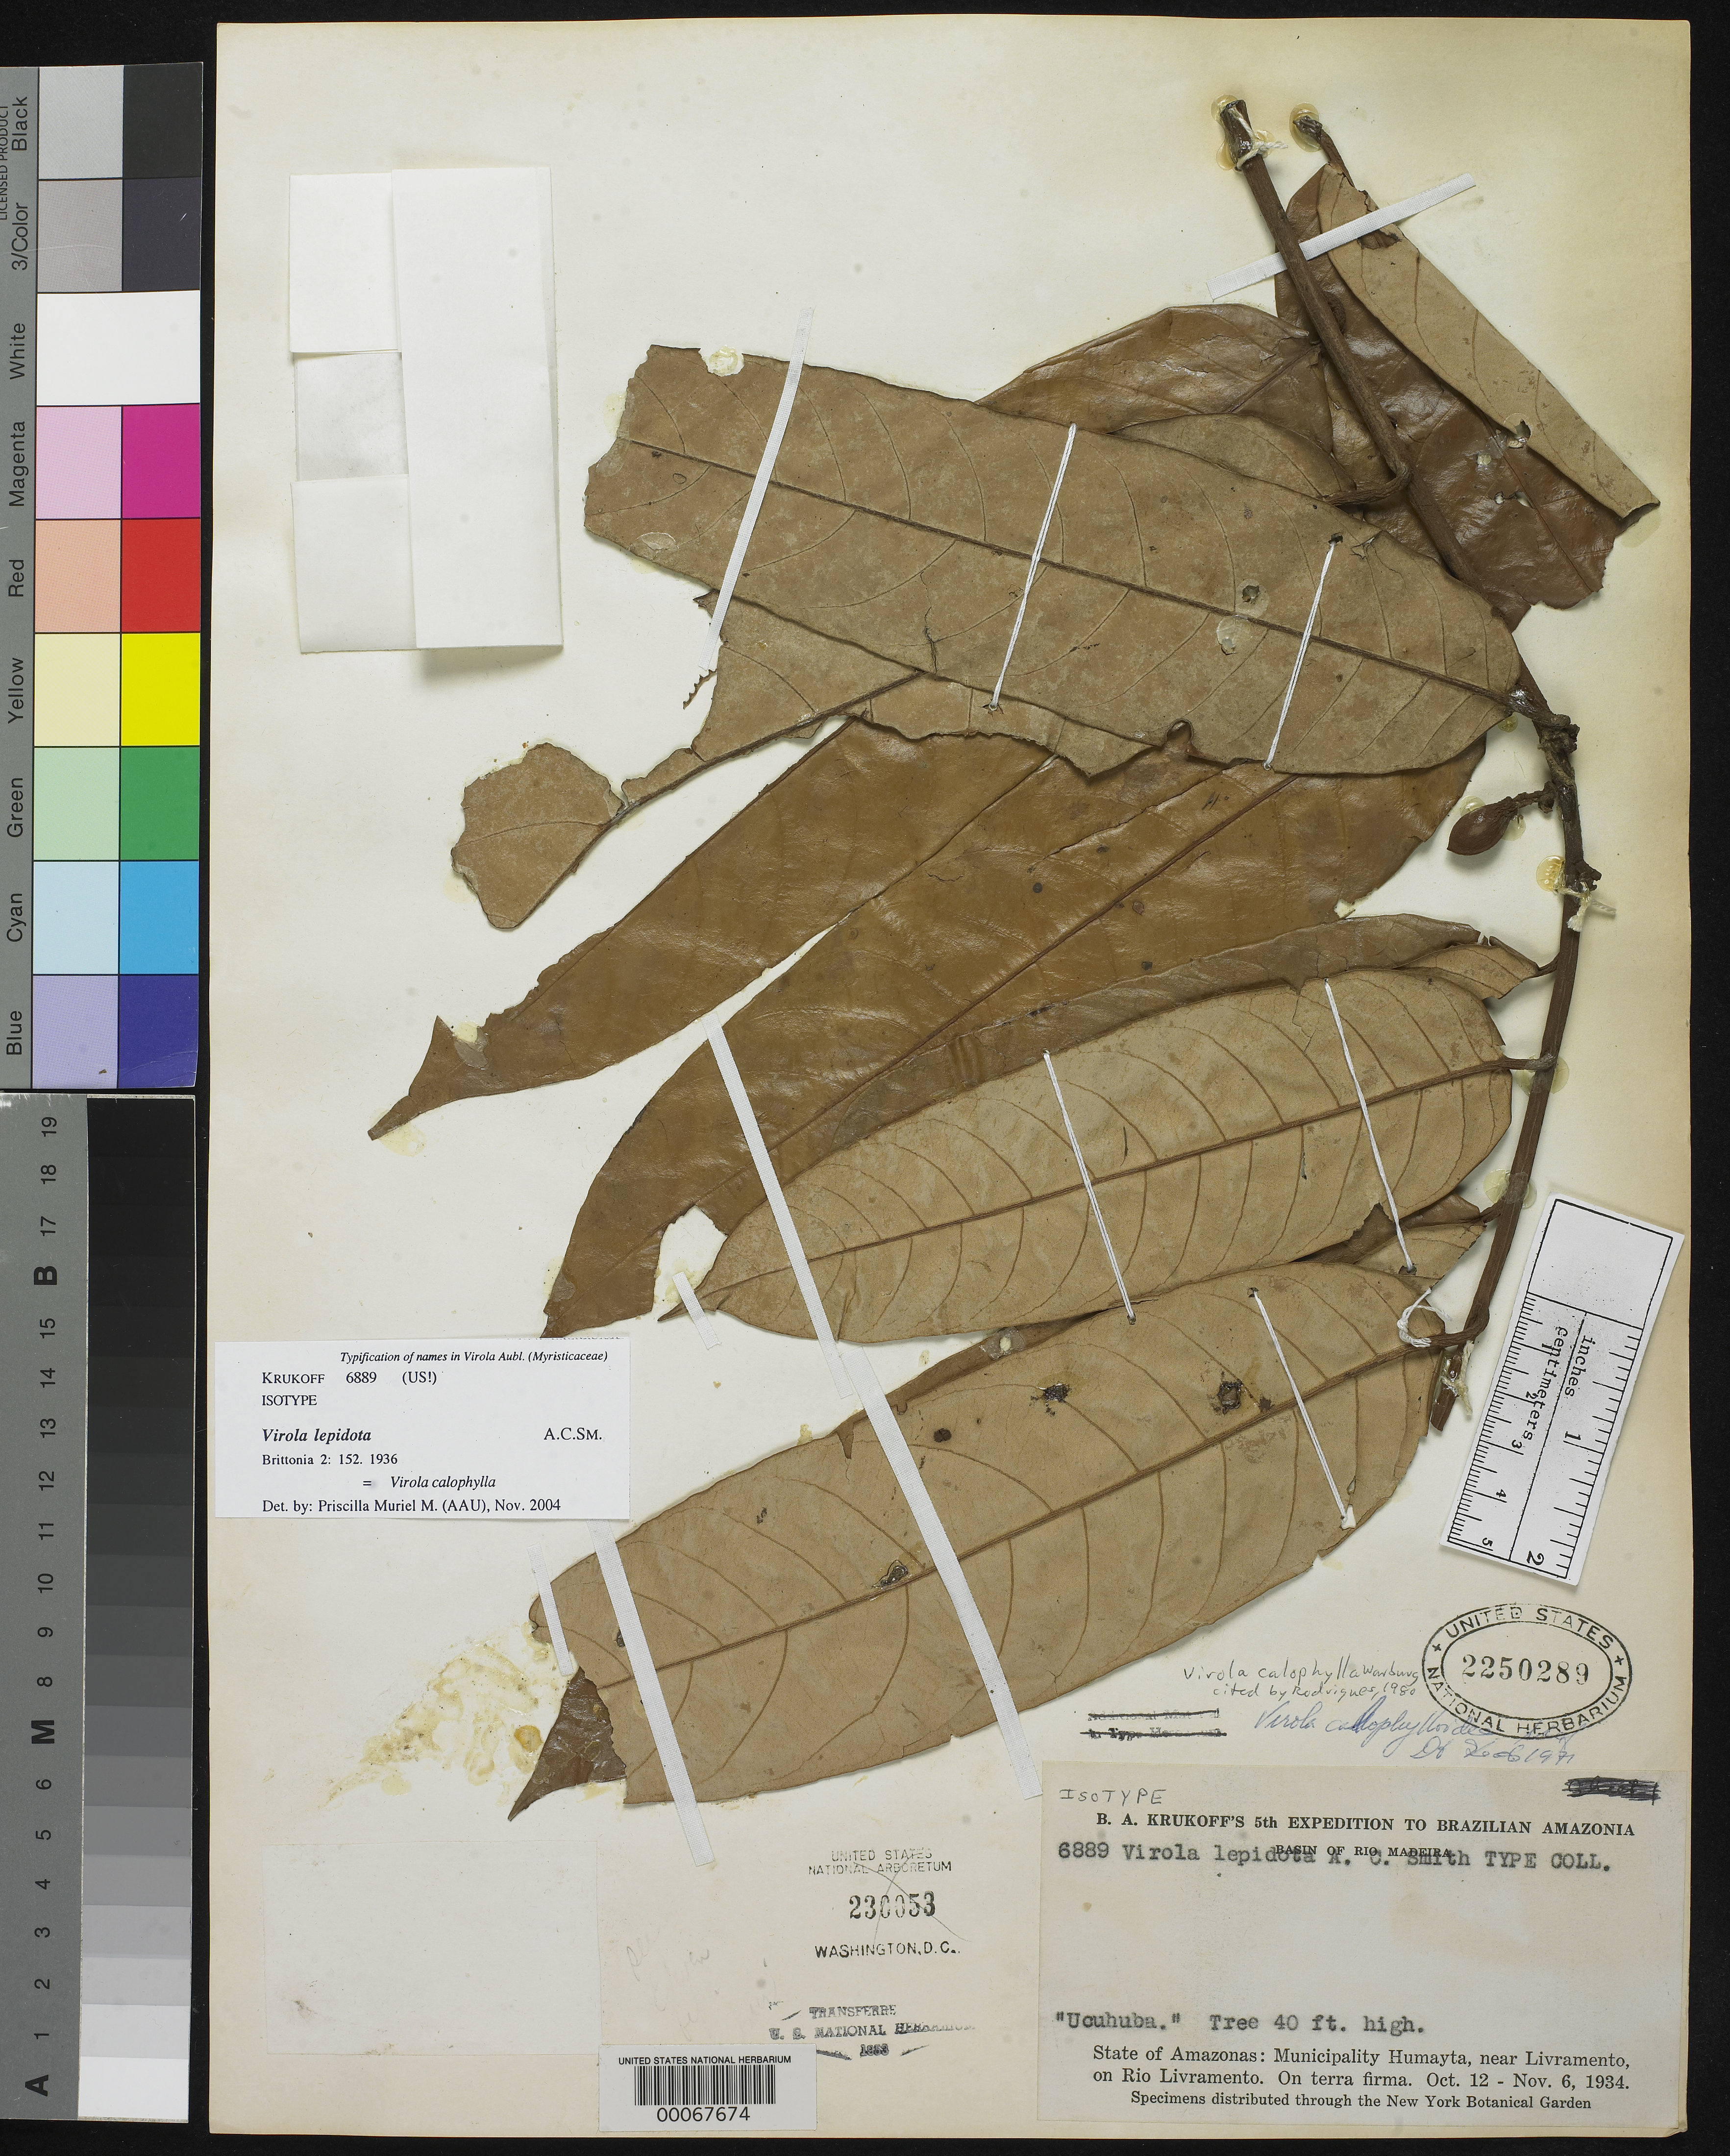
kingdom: Plantae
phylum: Tracheophyta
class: Magnoliopsida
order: Magnoliales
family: Myristicaceae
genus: Virola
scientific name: Virola lepidota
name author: A.C. Sm.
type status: Isotype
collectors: B. A. Krukoff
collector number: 6889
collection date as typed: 12 Oct 1934 to 06 Nov 1934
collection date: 1934-10-12/1934-11-06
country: Brazil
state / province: Amazonas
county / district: Humaitá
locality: Near Livramento, on Rio Livramento.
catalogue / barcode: US 2250289